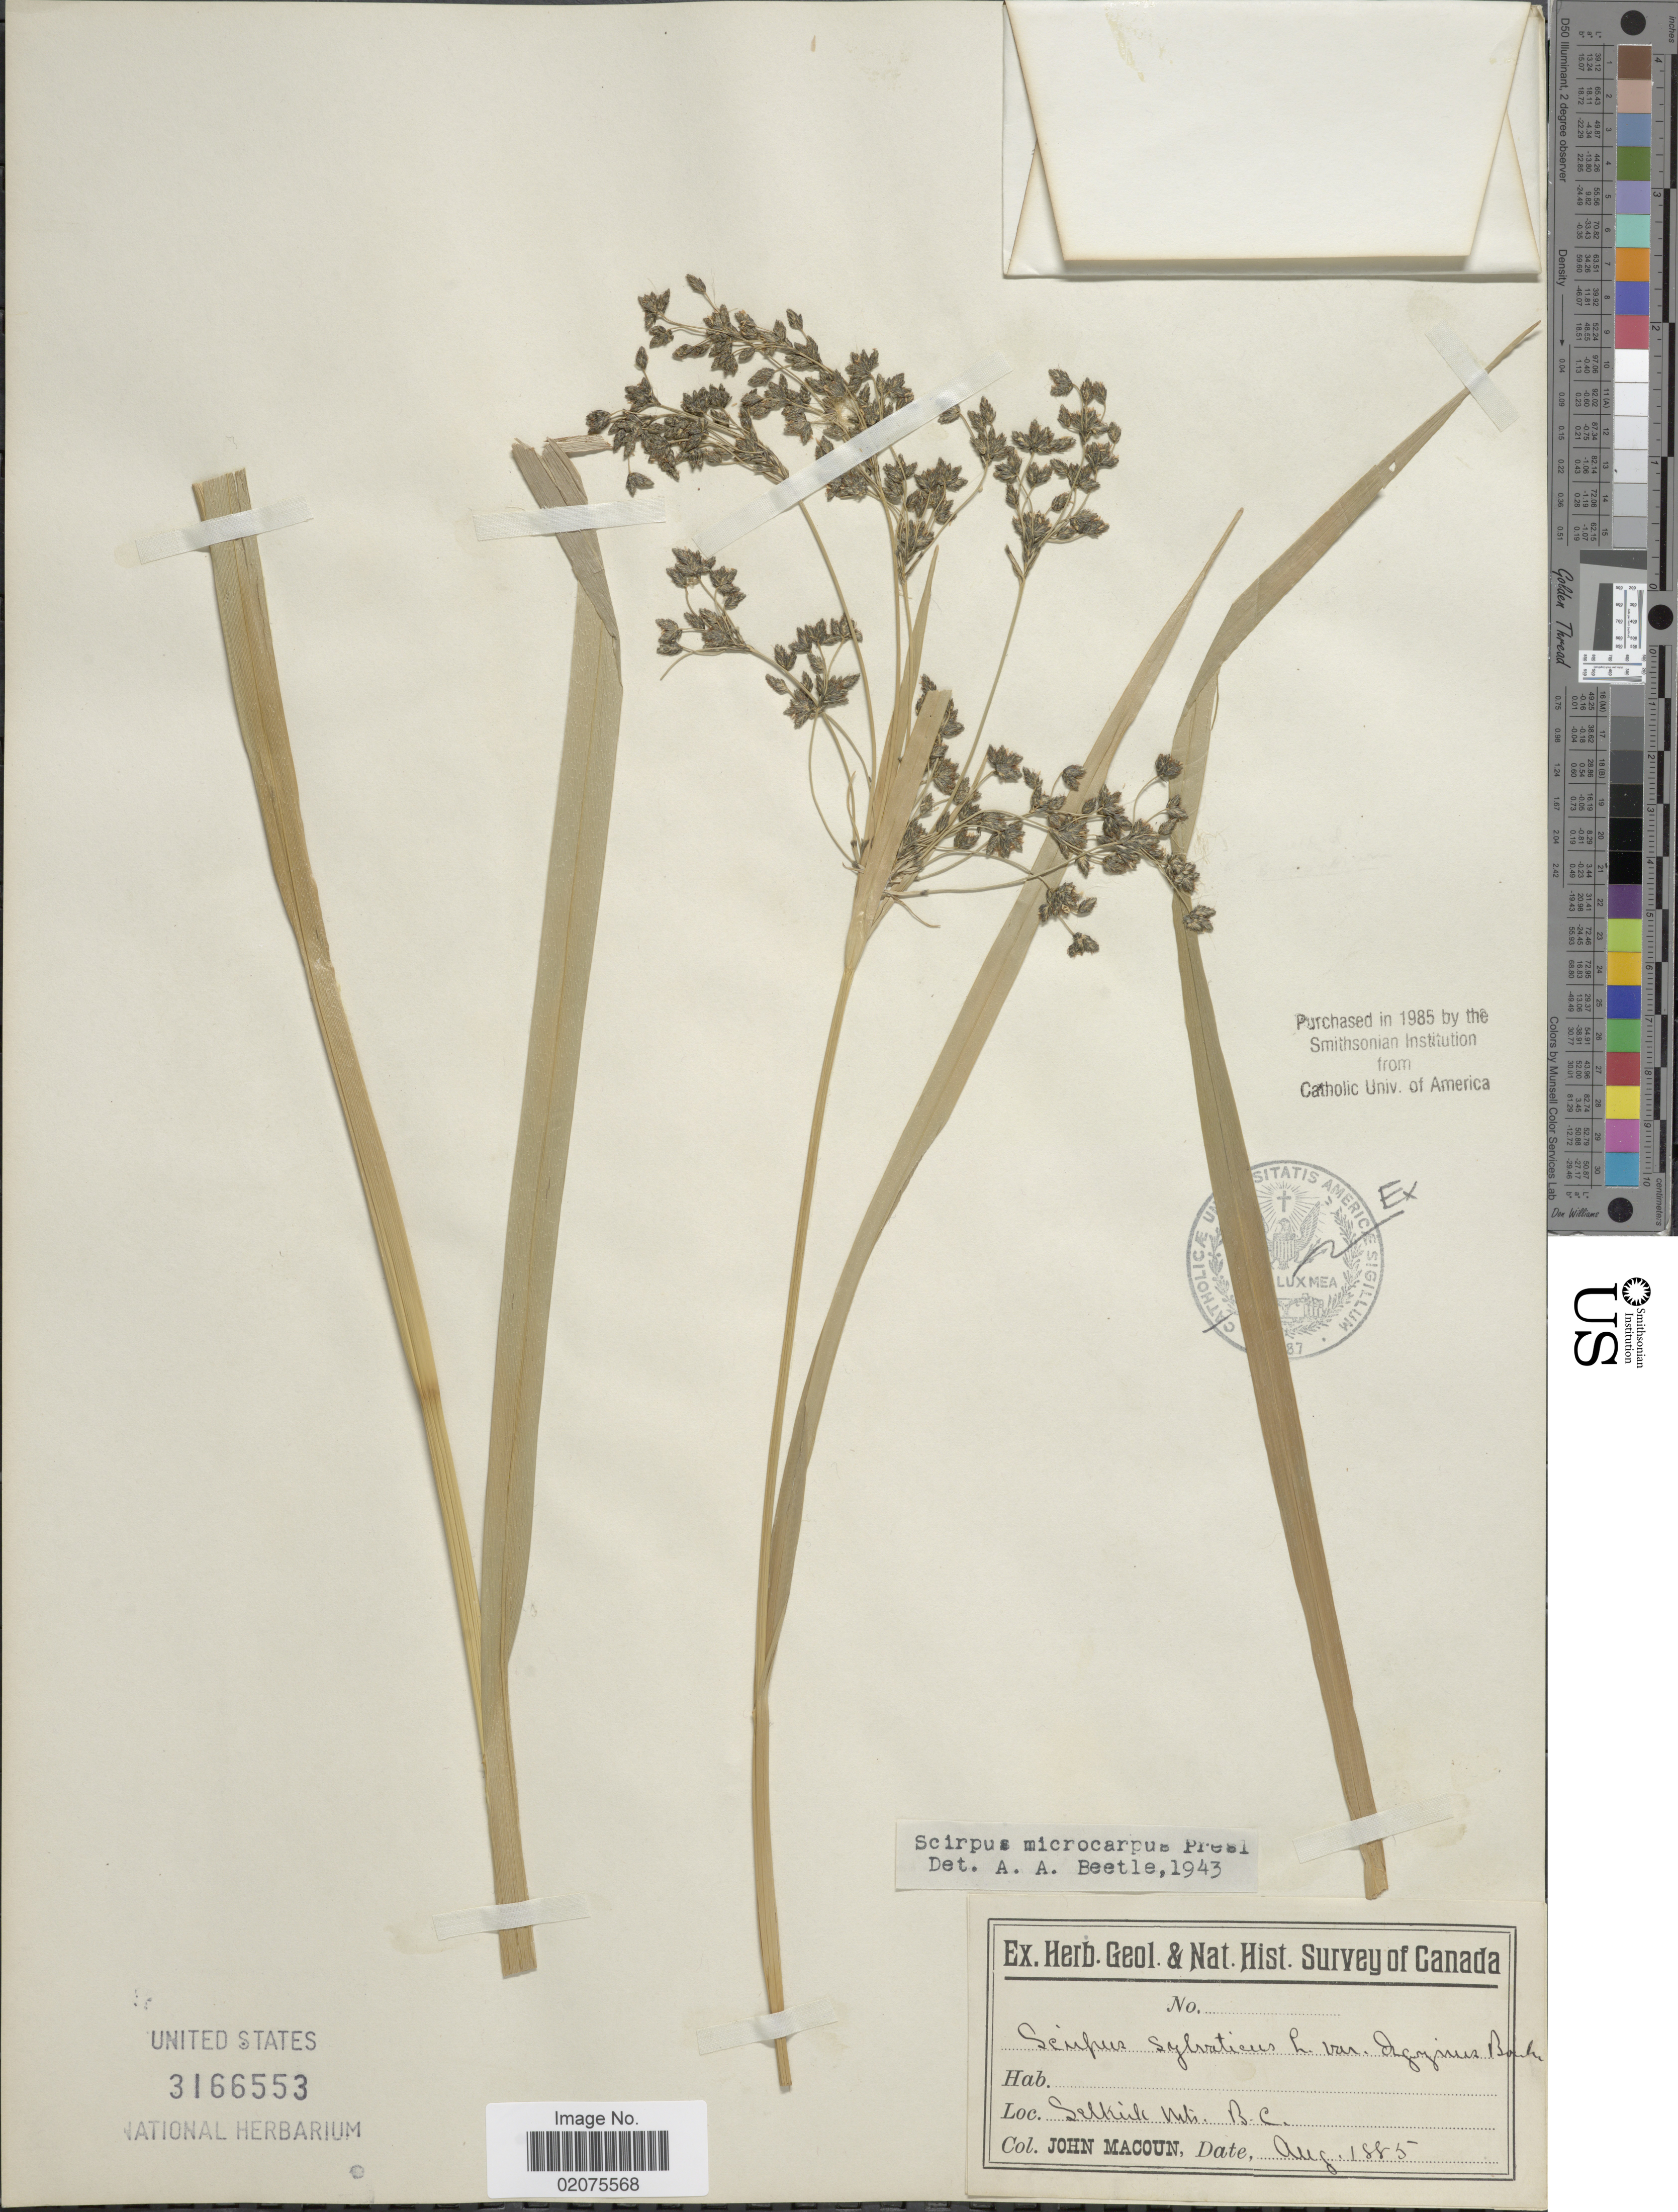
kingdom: Plantae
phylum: Tracheophyta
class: Liliopsida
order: Poales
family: Cyperaceae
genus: Scirpus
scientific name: Scirpus microcarpus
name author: J. Presl & C. Presl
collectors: J. Macoun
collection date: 1885-08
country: Canada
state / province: British Columbia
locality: Selkirk Mts. B.C.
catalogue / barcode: US 3166553